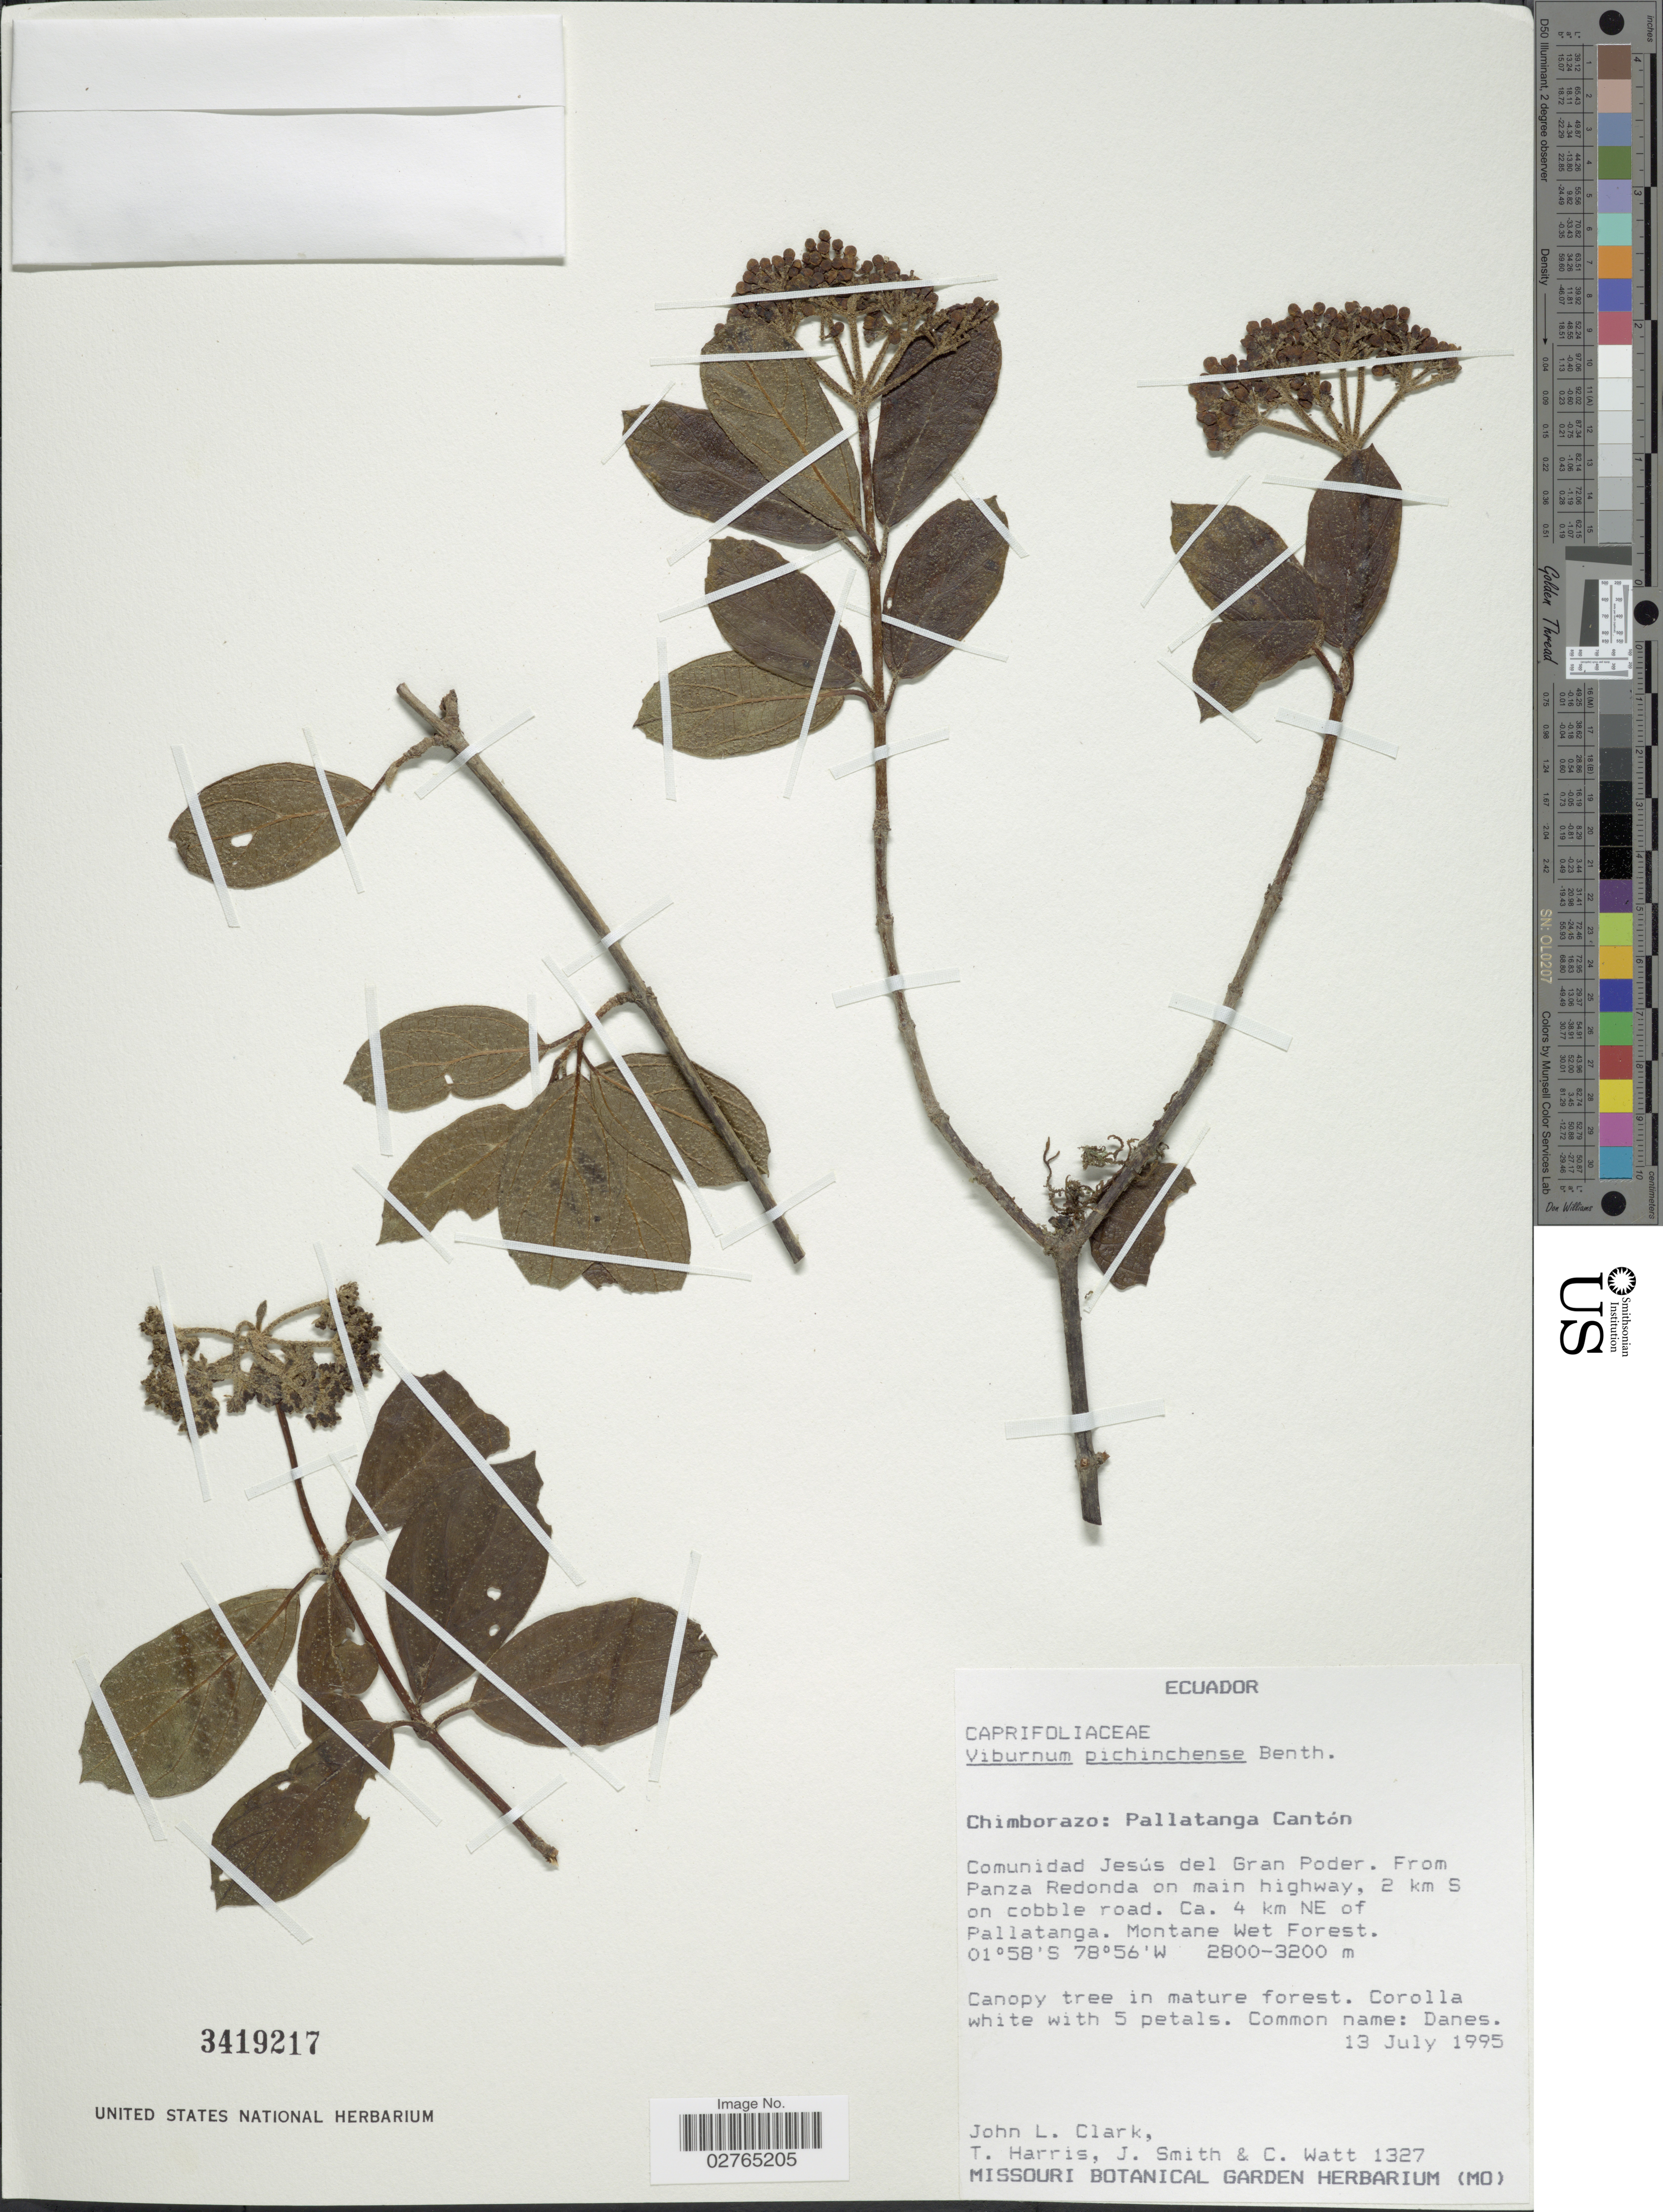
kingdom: Plantae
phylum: Tracheophyta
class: Magnoliopsida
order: Dipsacales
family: Viburnaceae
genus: Viburnum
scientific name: Viburnum pichinchense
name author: Benth.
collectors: J. L. Clark, T. Harris, J. Smith & C. Watt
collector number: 1327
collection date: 1995-07-13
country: Ecuador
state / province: Chimborazo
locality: Pallatanga Cantón. Comunidad Jesús del Gran Poder. From Panza Redonda on main highway, 2 km S on cobble road. Ca. 4 km NE of Pallatanga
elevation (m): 2800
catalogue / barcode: US 3419217